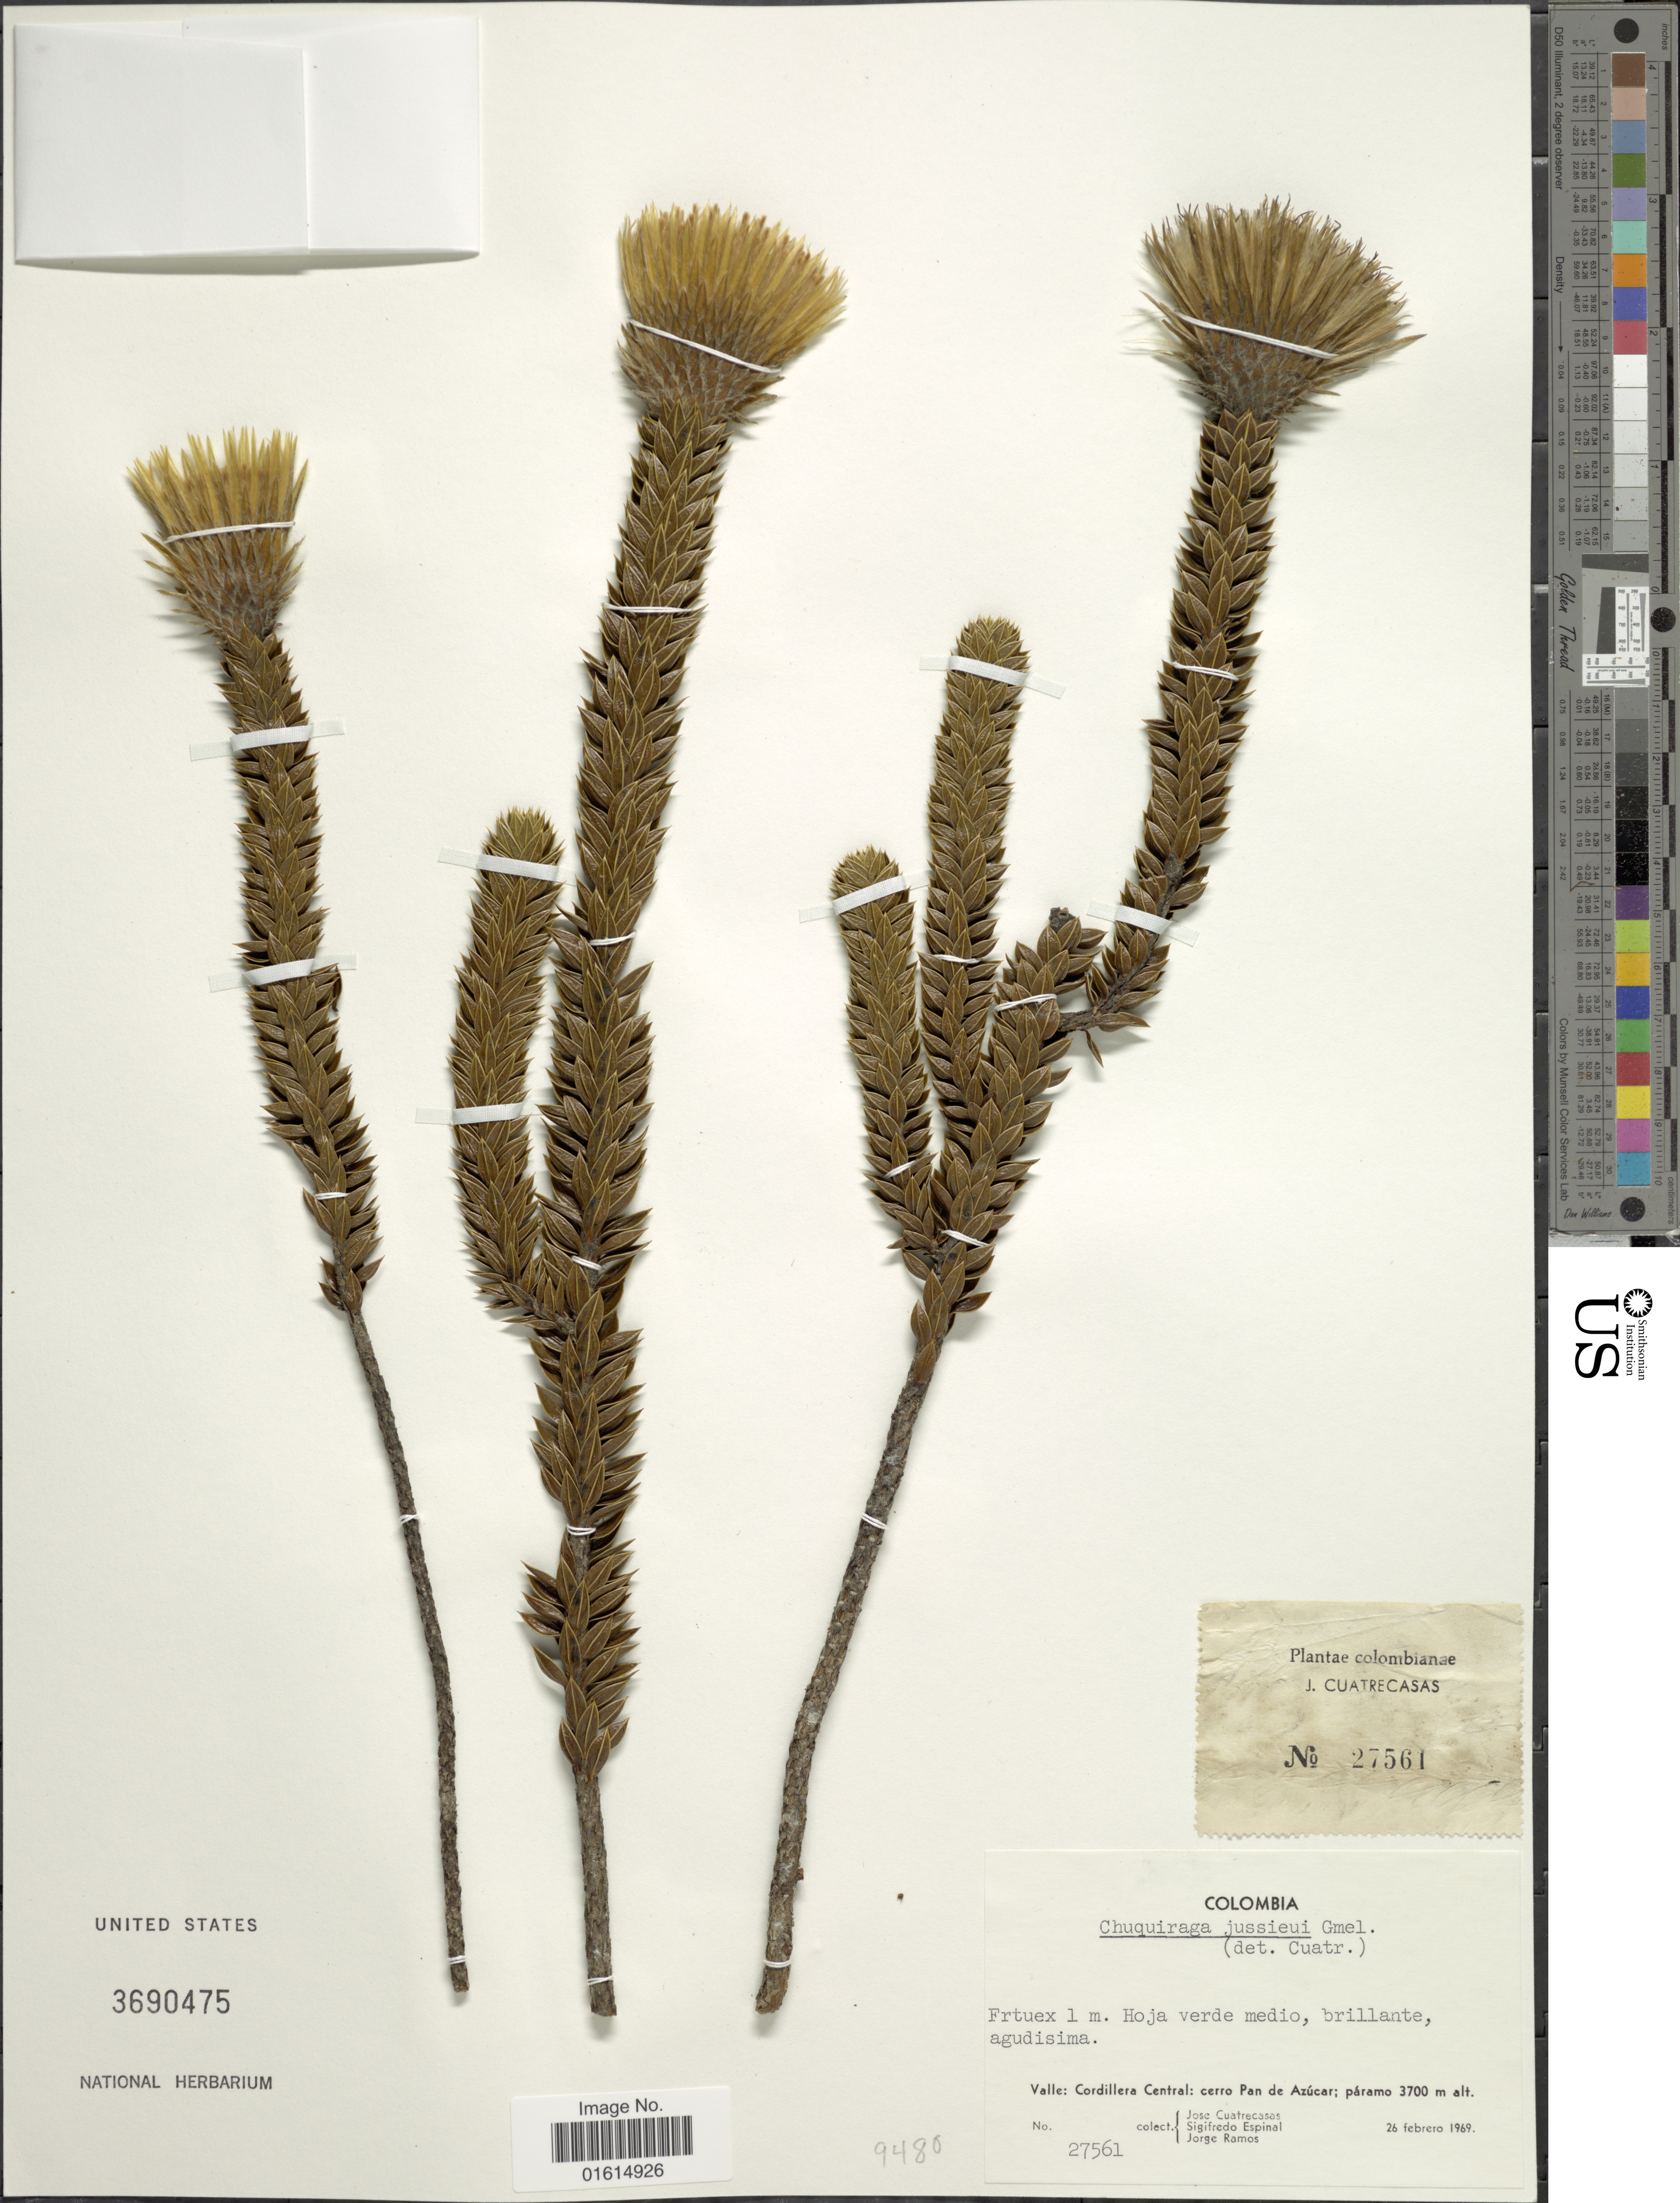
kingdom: Plantae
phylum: Tracheophyta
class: Magnoliopsida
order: Asterales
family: Asteraceae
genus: Chuquiraga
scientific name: Chuquiraga jussieui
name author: J.F. Gmel.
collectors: J. Cuatrecasas, S. T. Espinal & J. Ramos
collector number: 27561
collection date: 1969-02-26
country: Colombia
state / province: Valle del Cauca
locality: Colombianae, Valle, Cordillera Central, cerro Pan de Azuca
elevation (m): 3700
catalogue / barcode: US 3690475